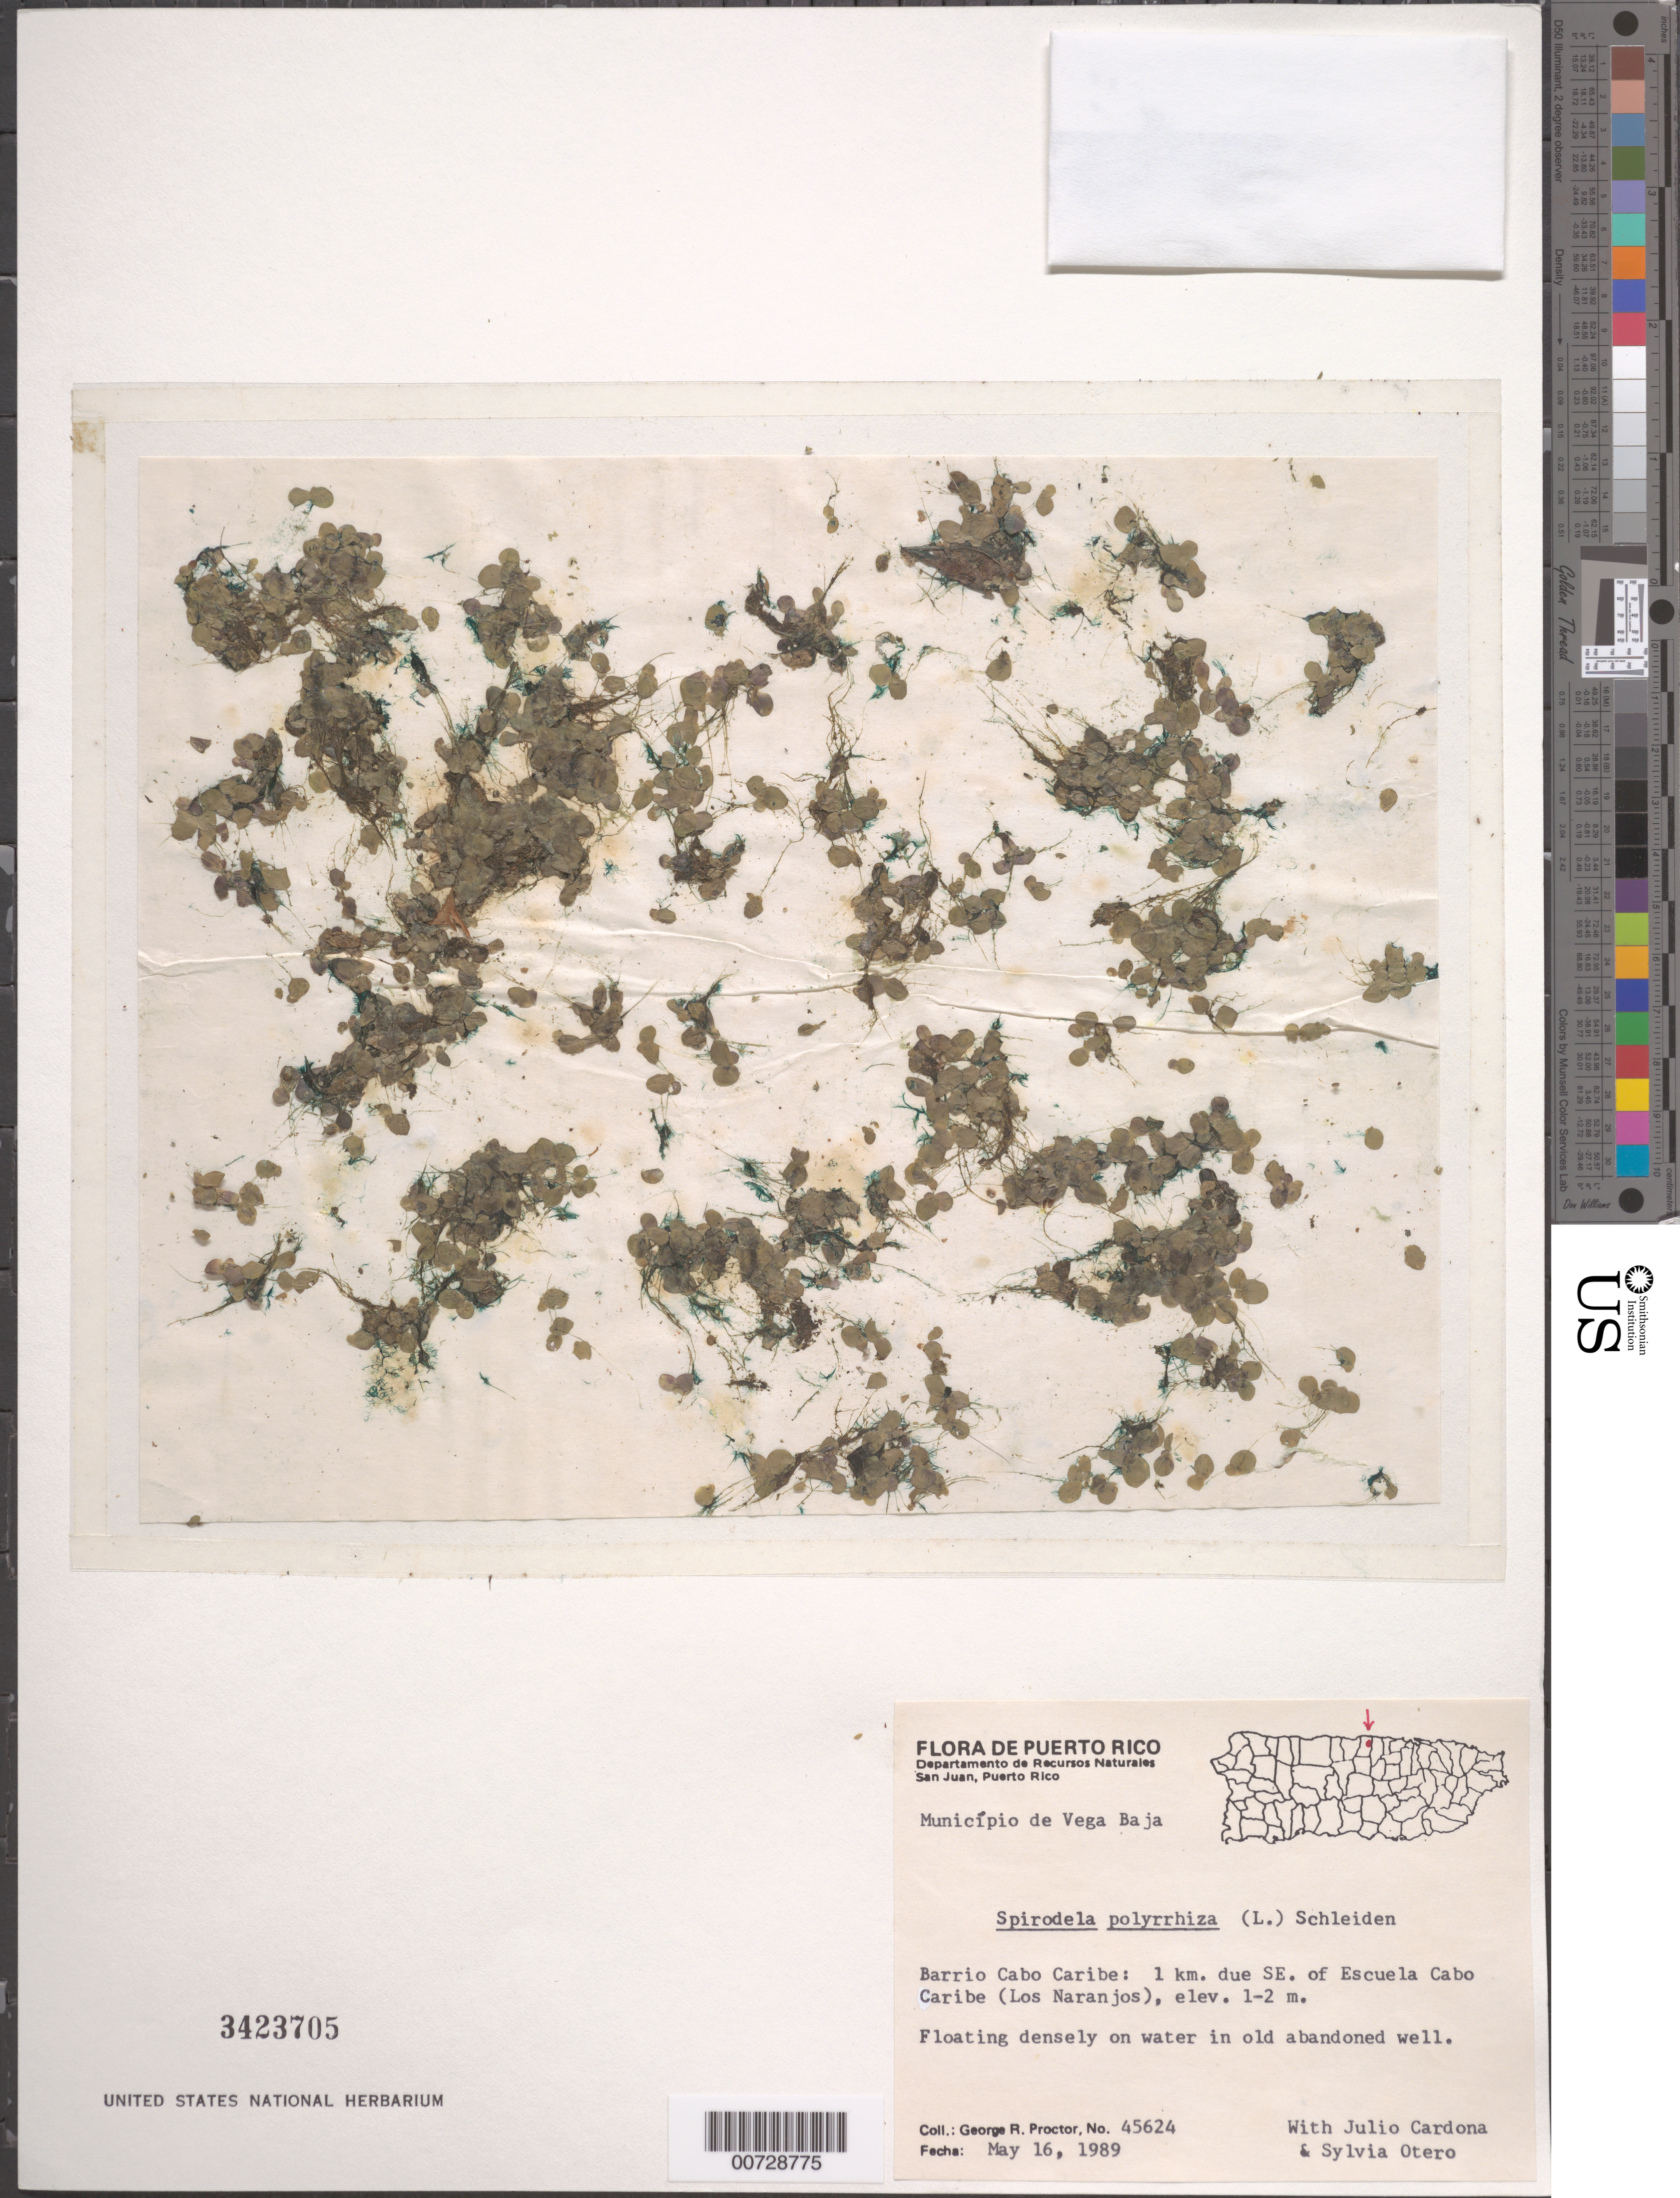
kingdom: Plantae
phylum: Tracheophyta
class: Liliopsida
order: Alismatales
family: Araceae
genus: Spirodela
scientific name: Spirodela polyrrhiza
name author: (L.) Schleid.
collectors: G. R. Proctor, J. Cardona & S. Otero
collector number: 45624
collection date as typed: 16 May 1989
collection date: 1989-05-16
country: Puerto Rico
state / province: Vega Baja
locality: Mun. Vega Baja, Barrio Cabo Caribe: 1 km due SE of Escuela Cabo Caribe (Los Naranjos)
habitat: On water in old abandoned well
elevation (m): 1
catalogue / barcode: US 3423705